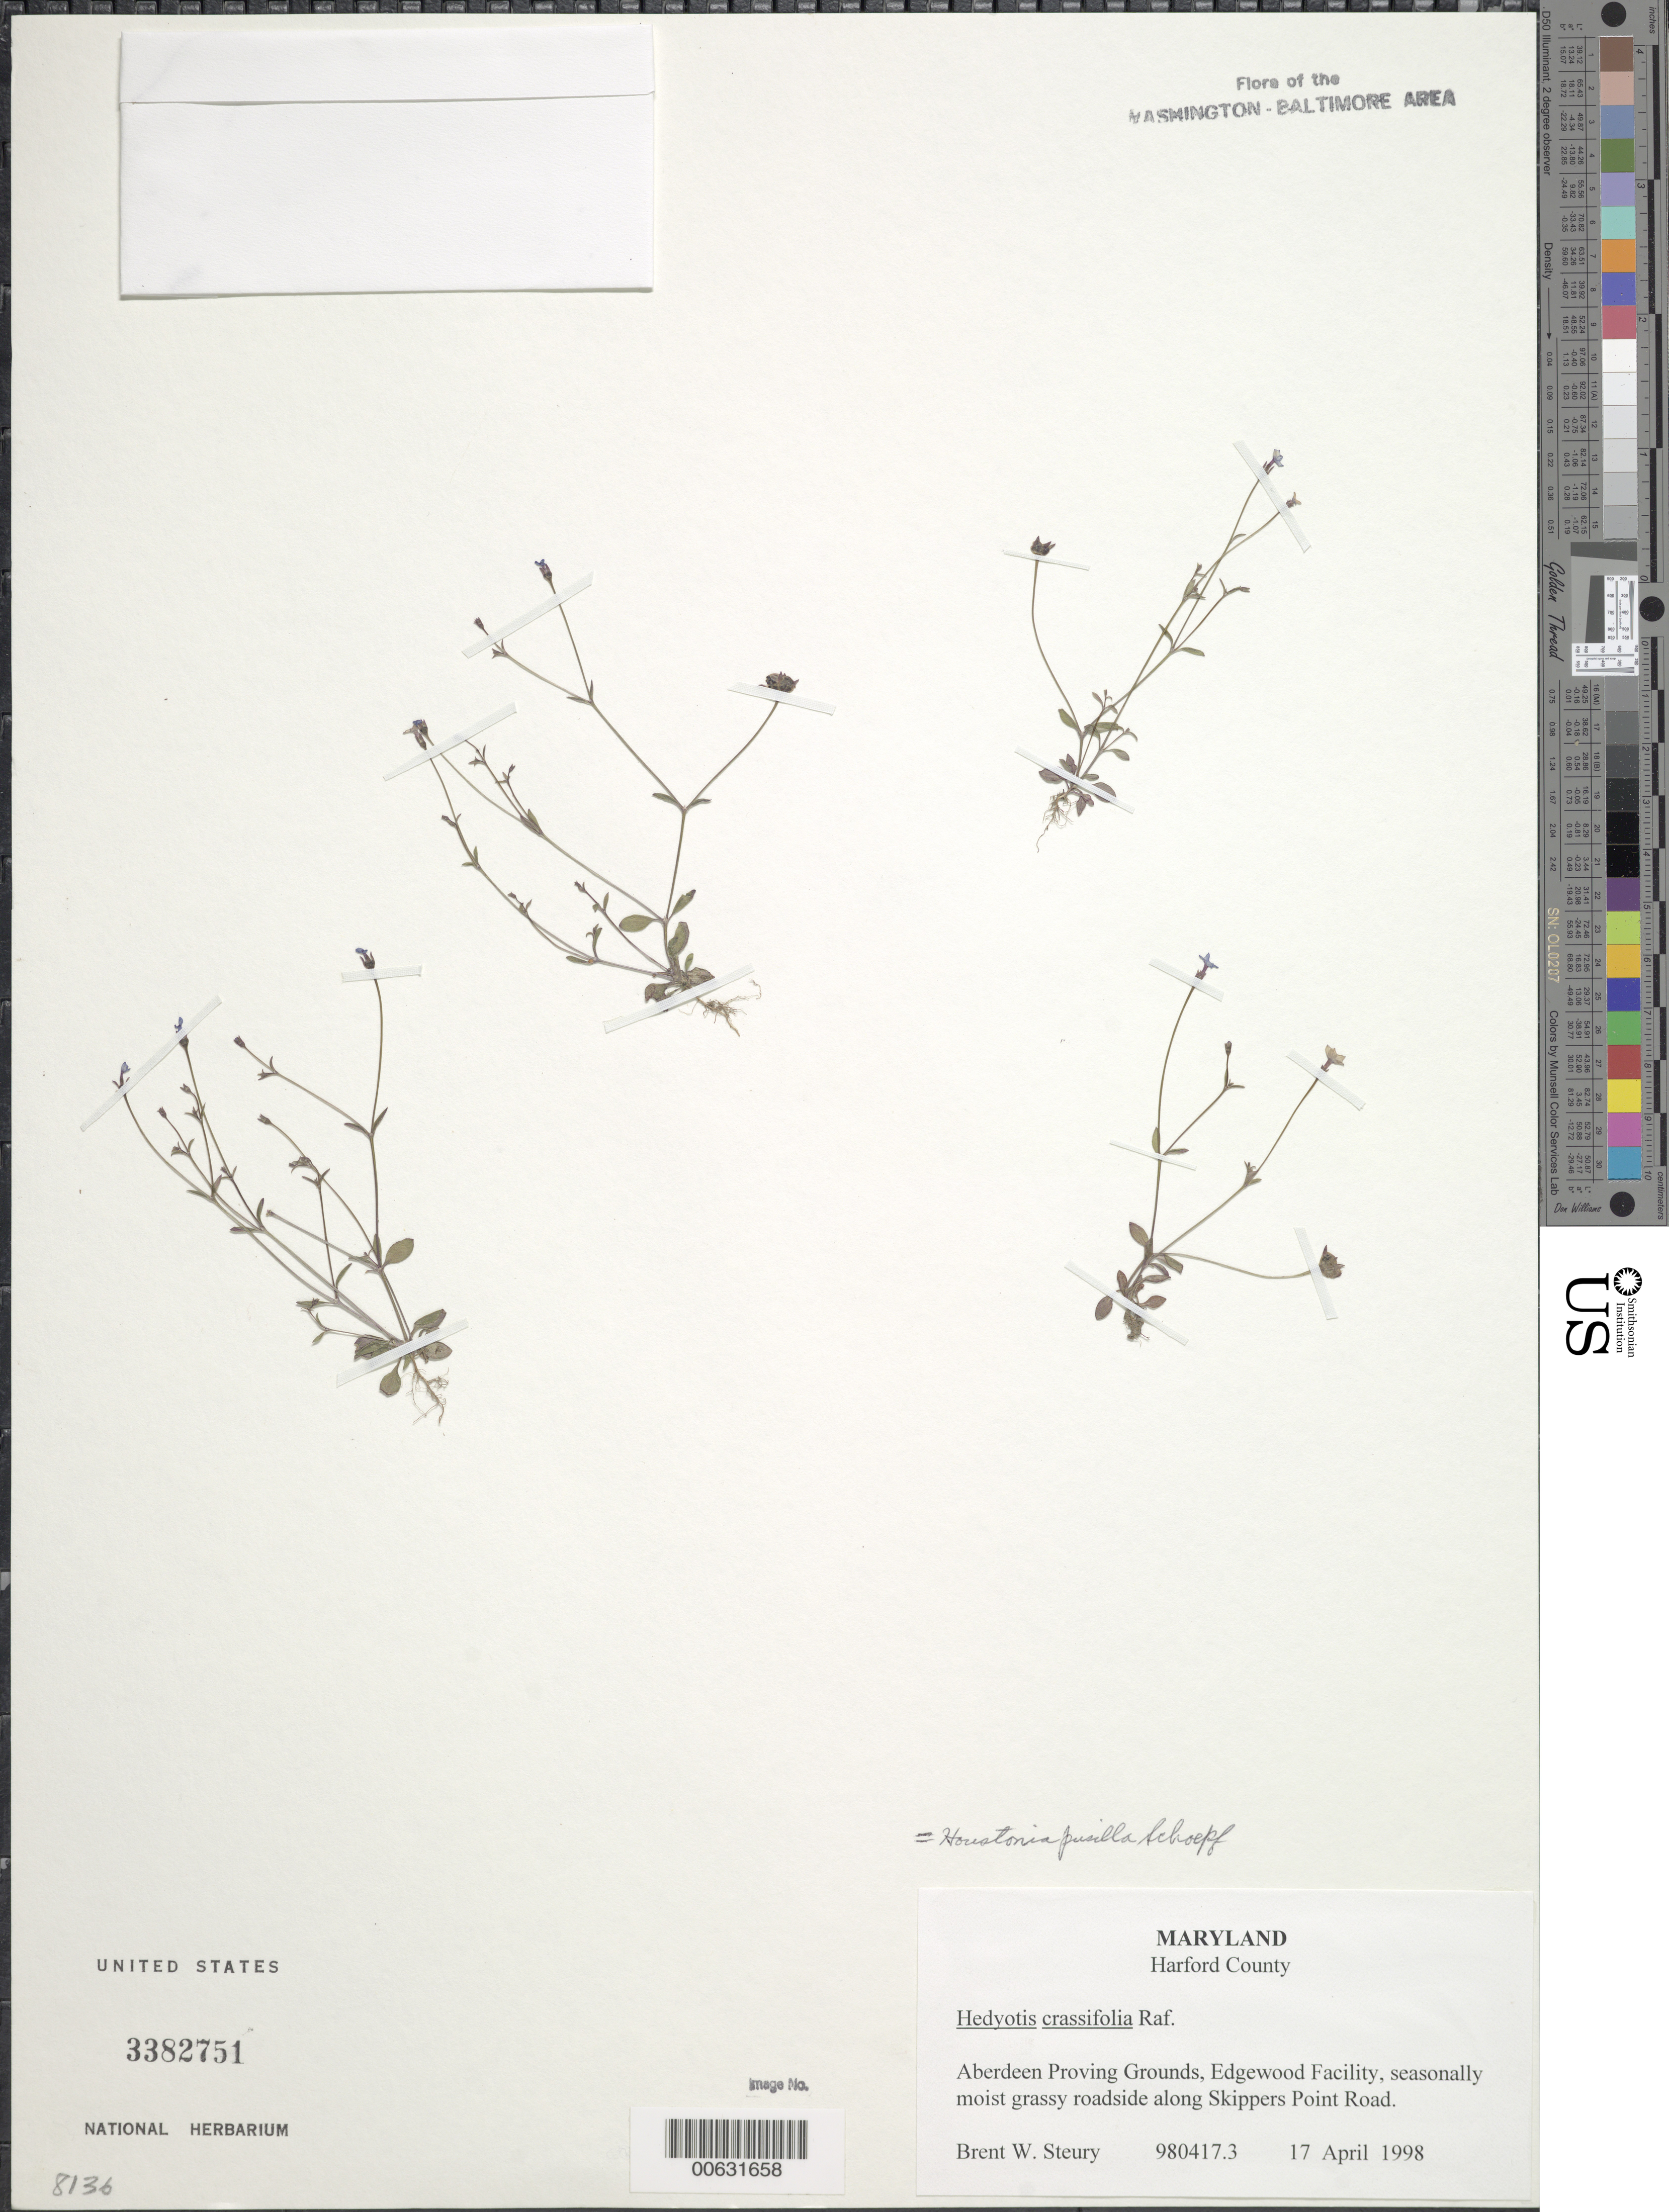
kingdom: Plantae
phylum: Tracheophyta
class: Magnoliopsida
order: Gentianales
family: Rubiaceae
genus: Houstonia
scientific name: Houstonia pusilla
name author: Schoepf.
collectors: B. Steury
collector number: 980417.3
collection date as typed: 17 Apr 1998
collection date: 1998-04-17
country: United States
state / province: Maryland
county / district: Harford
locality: Aberdeen Proving Grounds, Edgewood Facility, roadside along Skippers Point Road.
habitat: Moist grassy roadside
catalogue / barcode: US 3382751